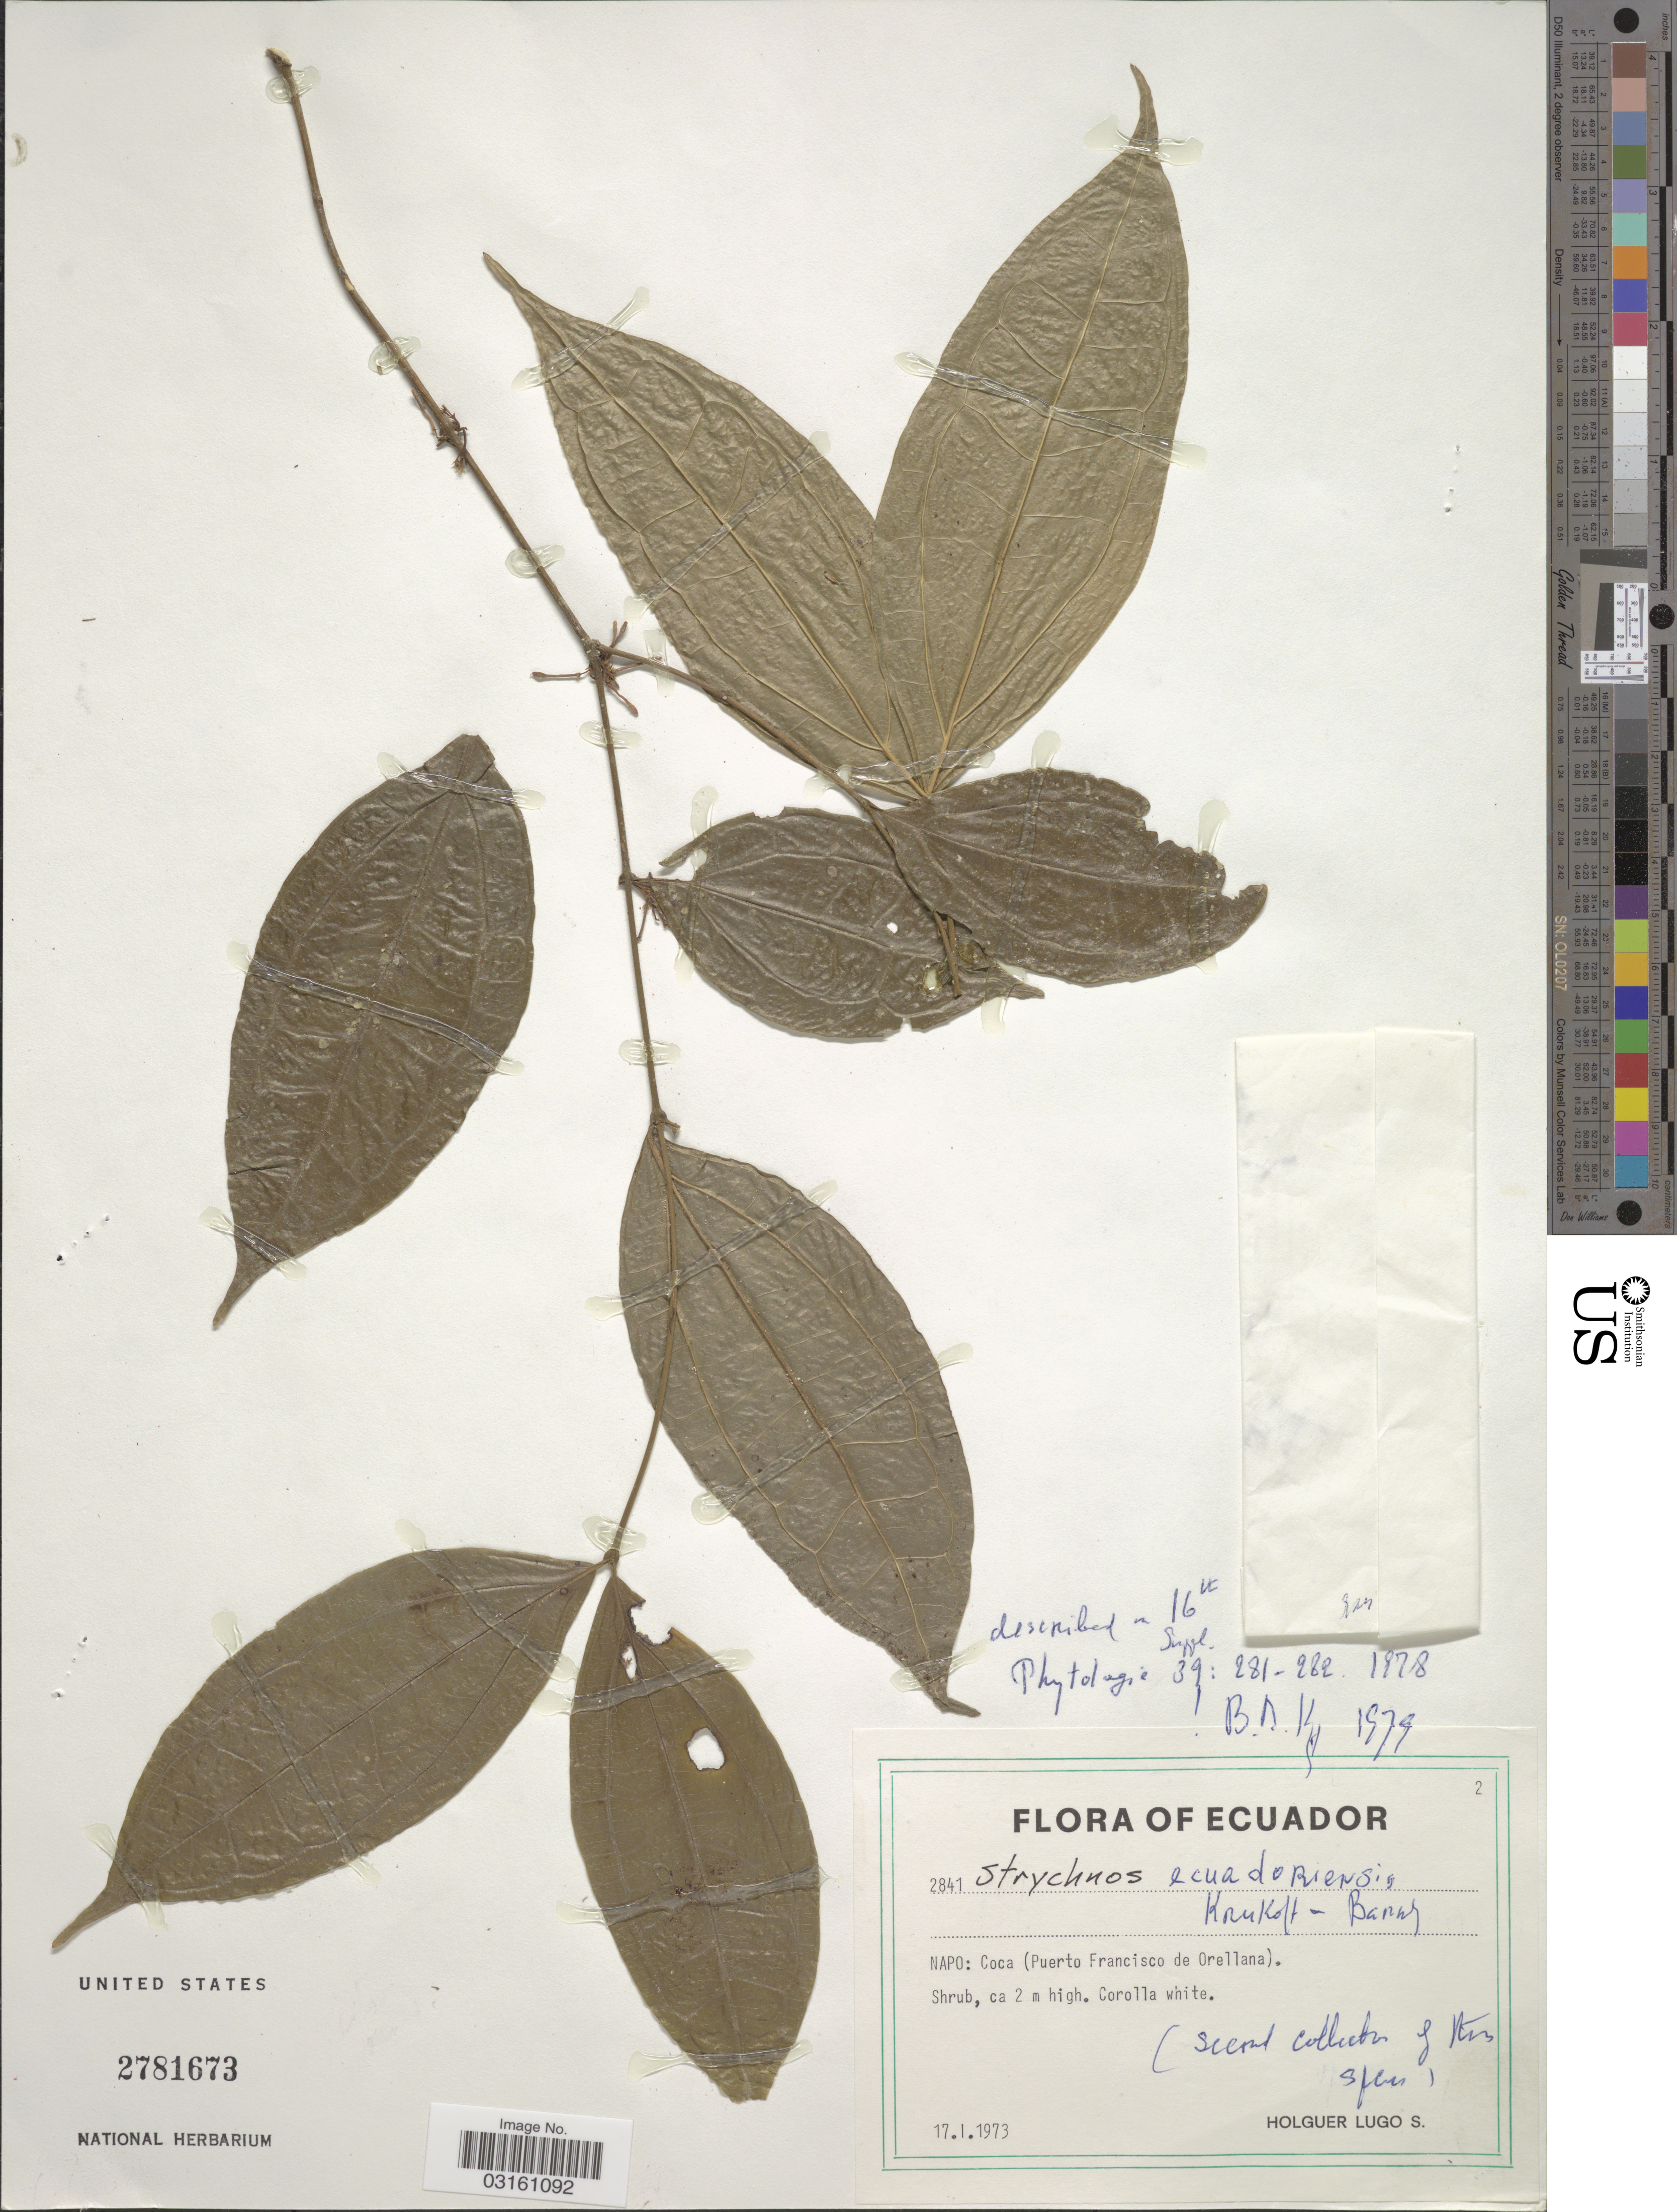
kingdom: Plantae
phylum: Tracheophyta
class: Magnoliopsida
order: Gentianales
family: Loganiaceae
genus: Strychnos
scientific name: Strychnos ecuadoriensis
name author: Krukoff & Barneby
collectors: H. Lugo S.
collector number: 2841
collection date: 1973-01-17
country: Ecuador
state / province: Napo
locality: Coca (Puerto Francisco de Orellana).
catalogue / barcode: US 2781673